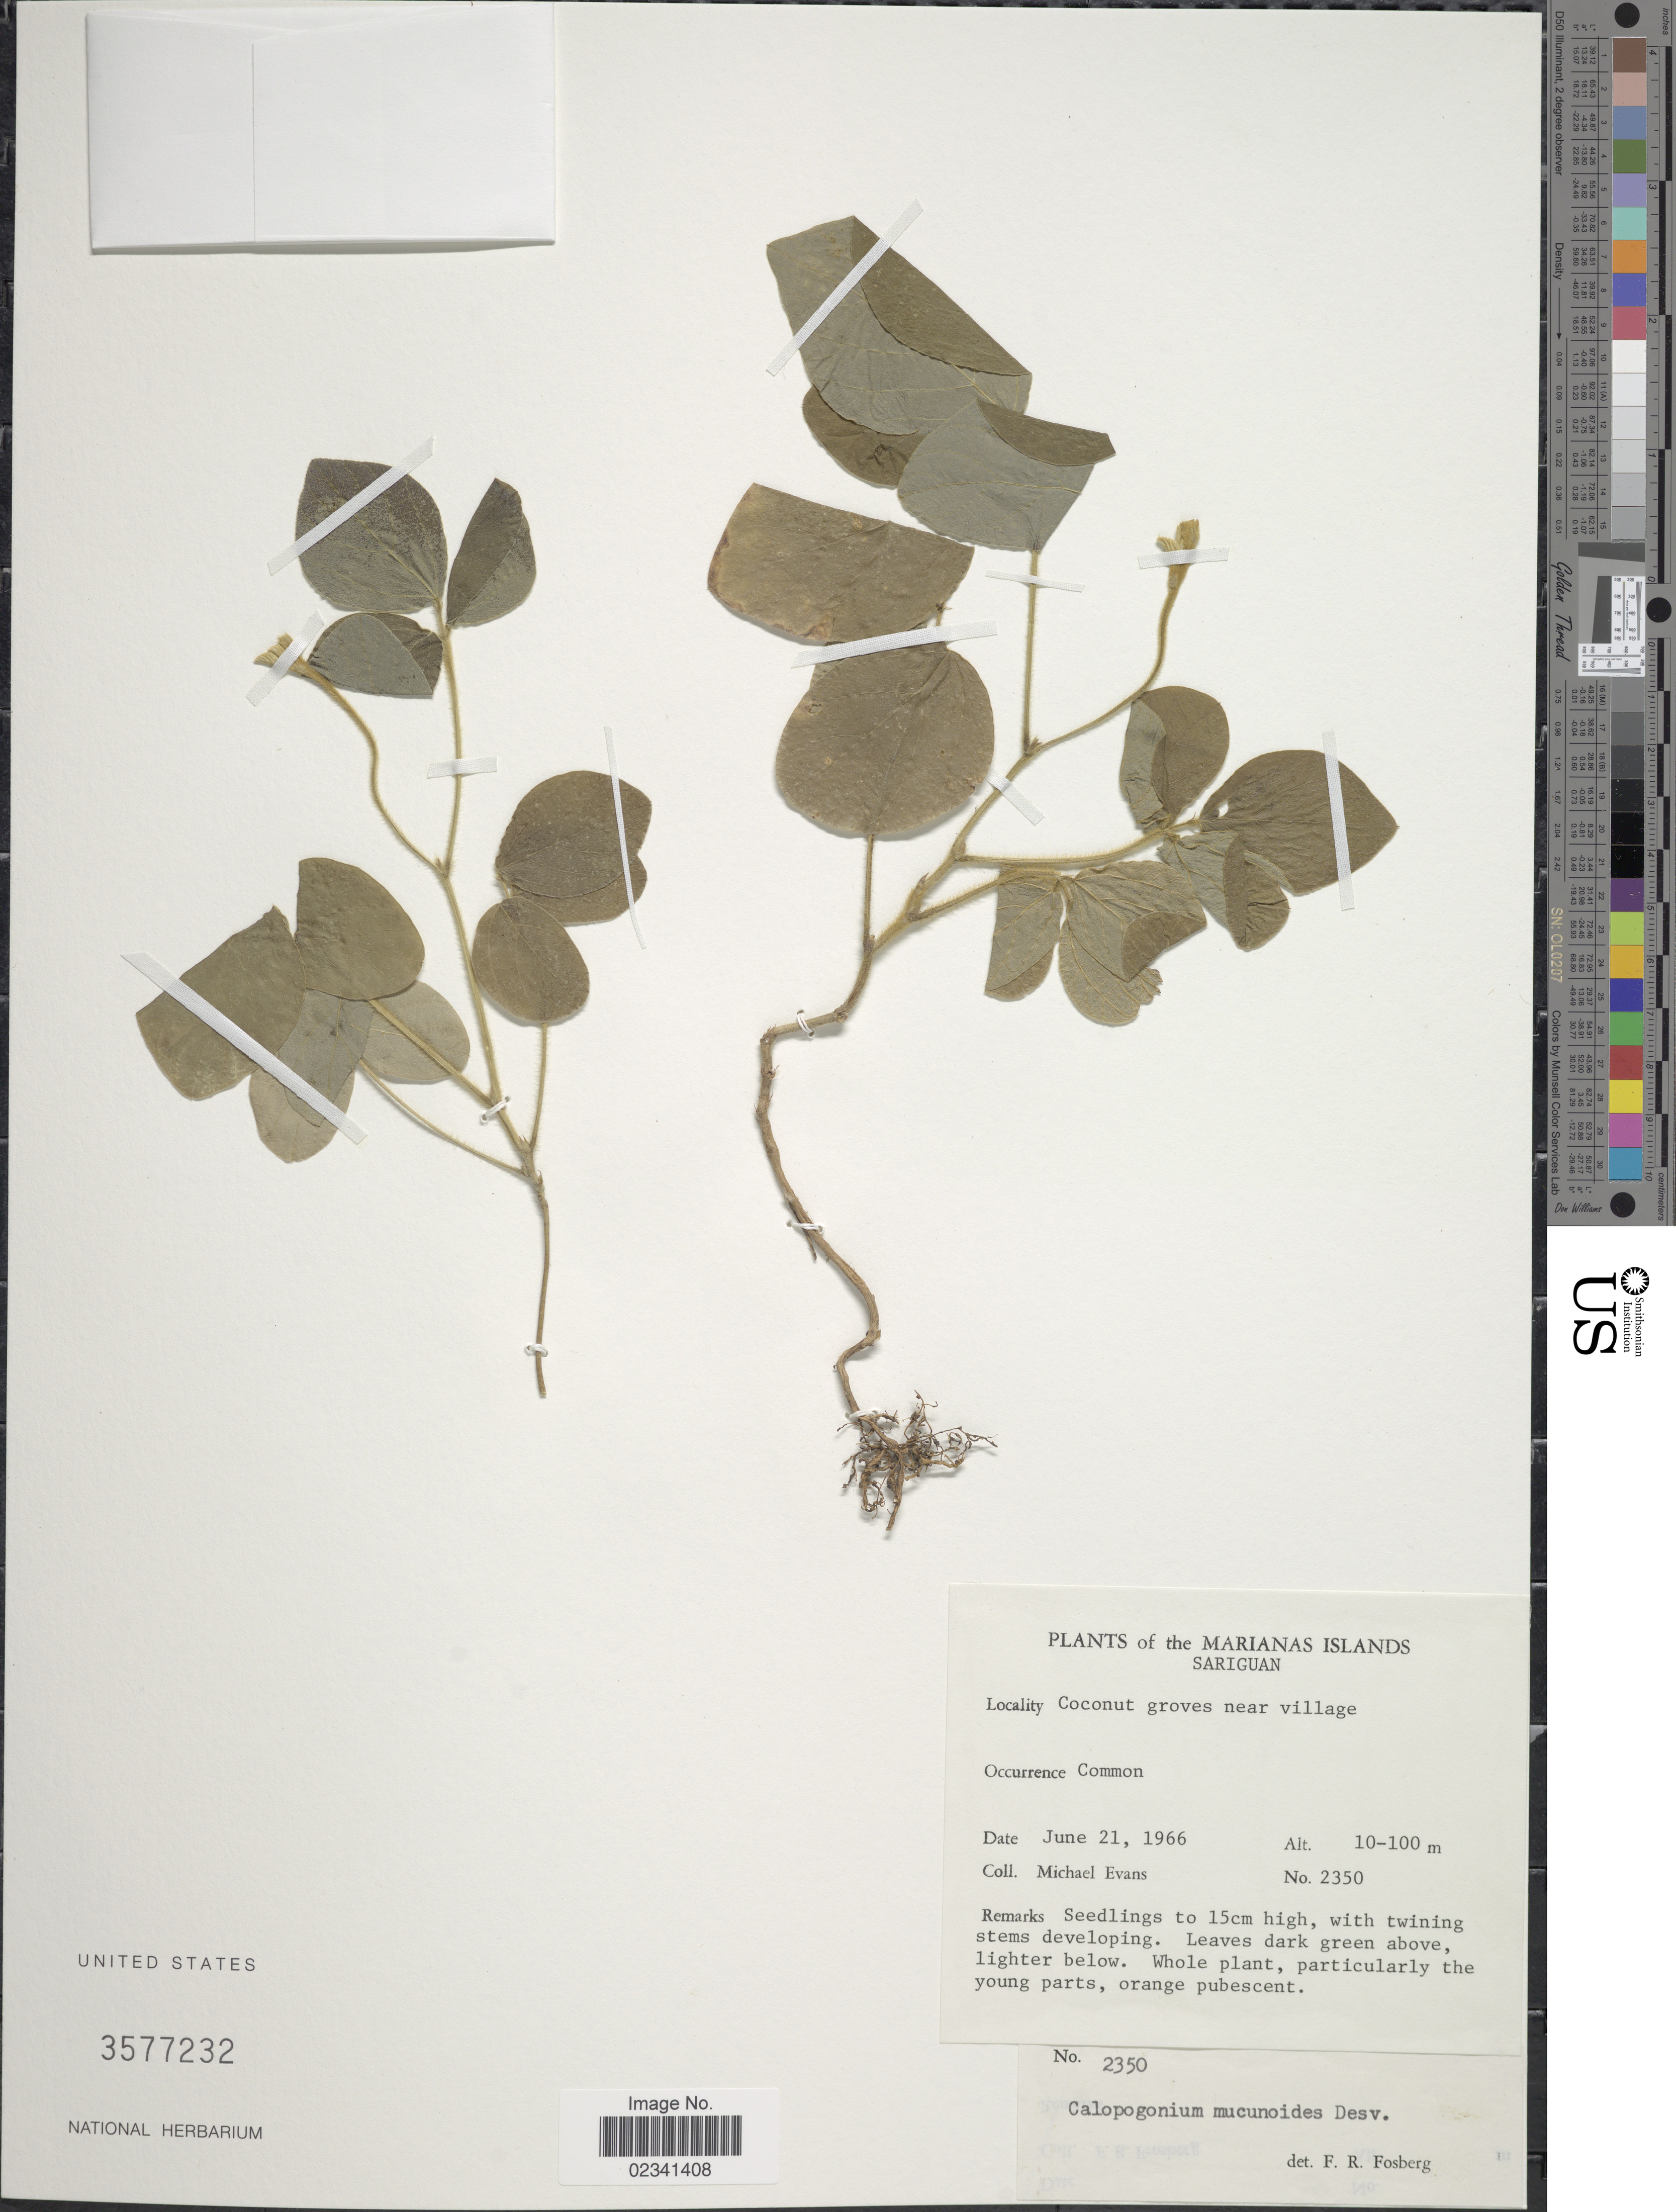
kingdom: Plantae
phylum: Tracheophyta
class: Magnoliopsida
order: Fabales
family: Fabaceae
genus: Calopogonium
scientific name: Calopogonium mucunoides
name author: Desv.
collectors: M. Evans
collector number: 2350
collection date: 1966-06-21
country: Northern Mariana Islands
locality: Marianas Islands, Sariguan, Coconut groves near village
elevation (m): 10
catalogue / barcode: US 3577232